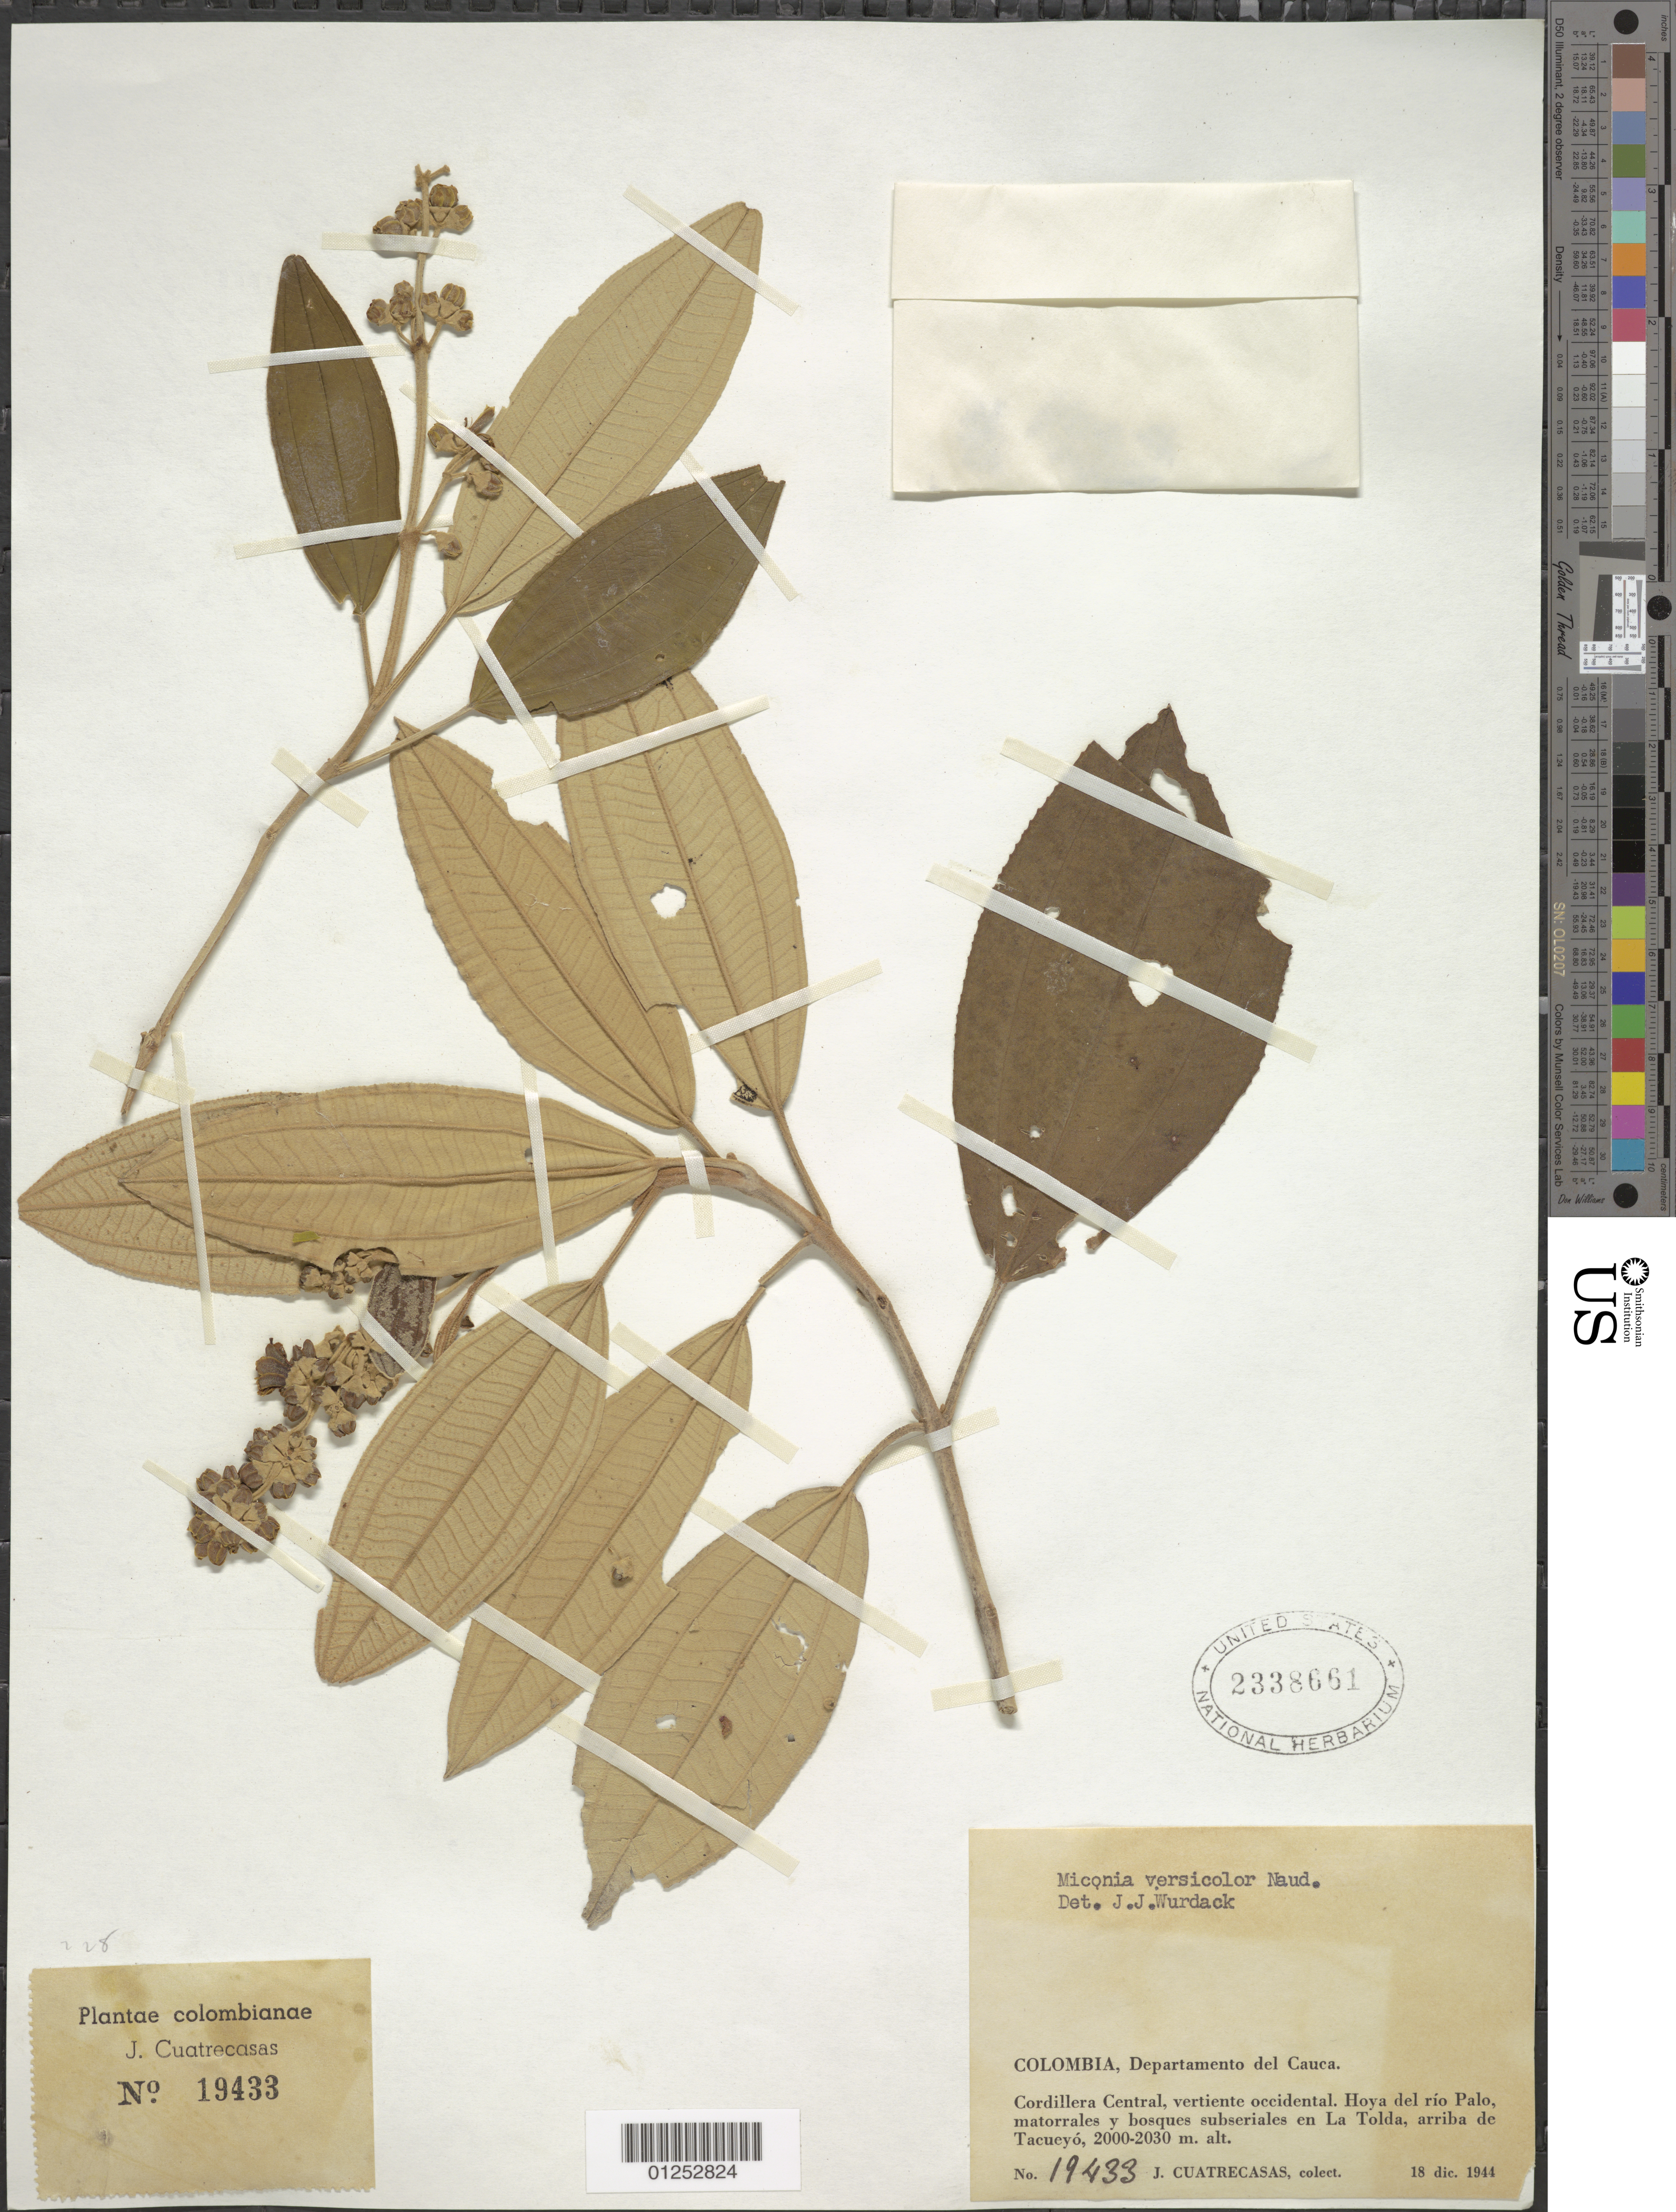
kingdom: Plantae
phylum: Tracheophyta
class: Magnoliopsida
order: Myrtales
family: Melastomataceae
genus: Miconia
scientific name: Miconia versicolor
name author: Naudin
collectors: J. Cuatrecasas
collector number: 19433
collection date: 1944-12-18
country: Colombia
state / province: Cauca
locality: Cordillera Central, vertiente occidental. Hoya del río Palo, matorrales y bosques subserialles en La Tolda, arriba de Tacueyó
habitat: Matorrales y bosques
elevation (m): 2000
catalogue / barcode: US 2338661